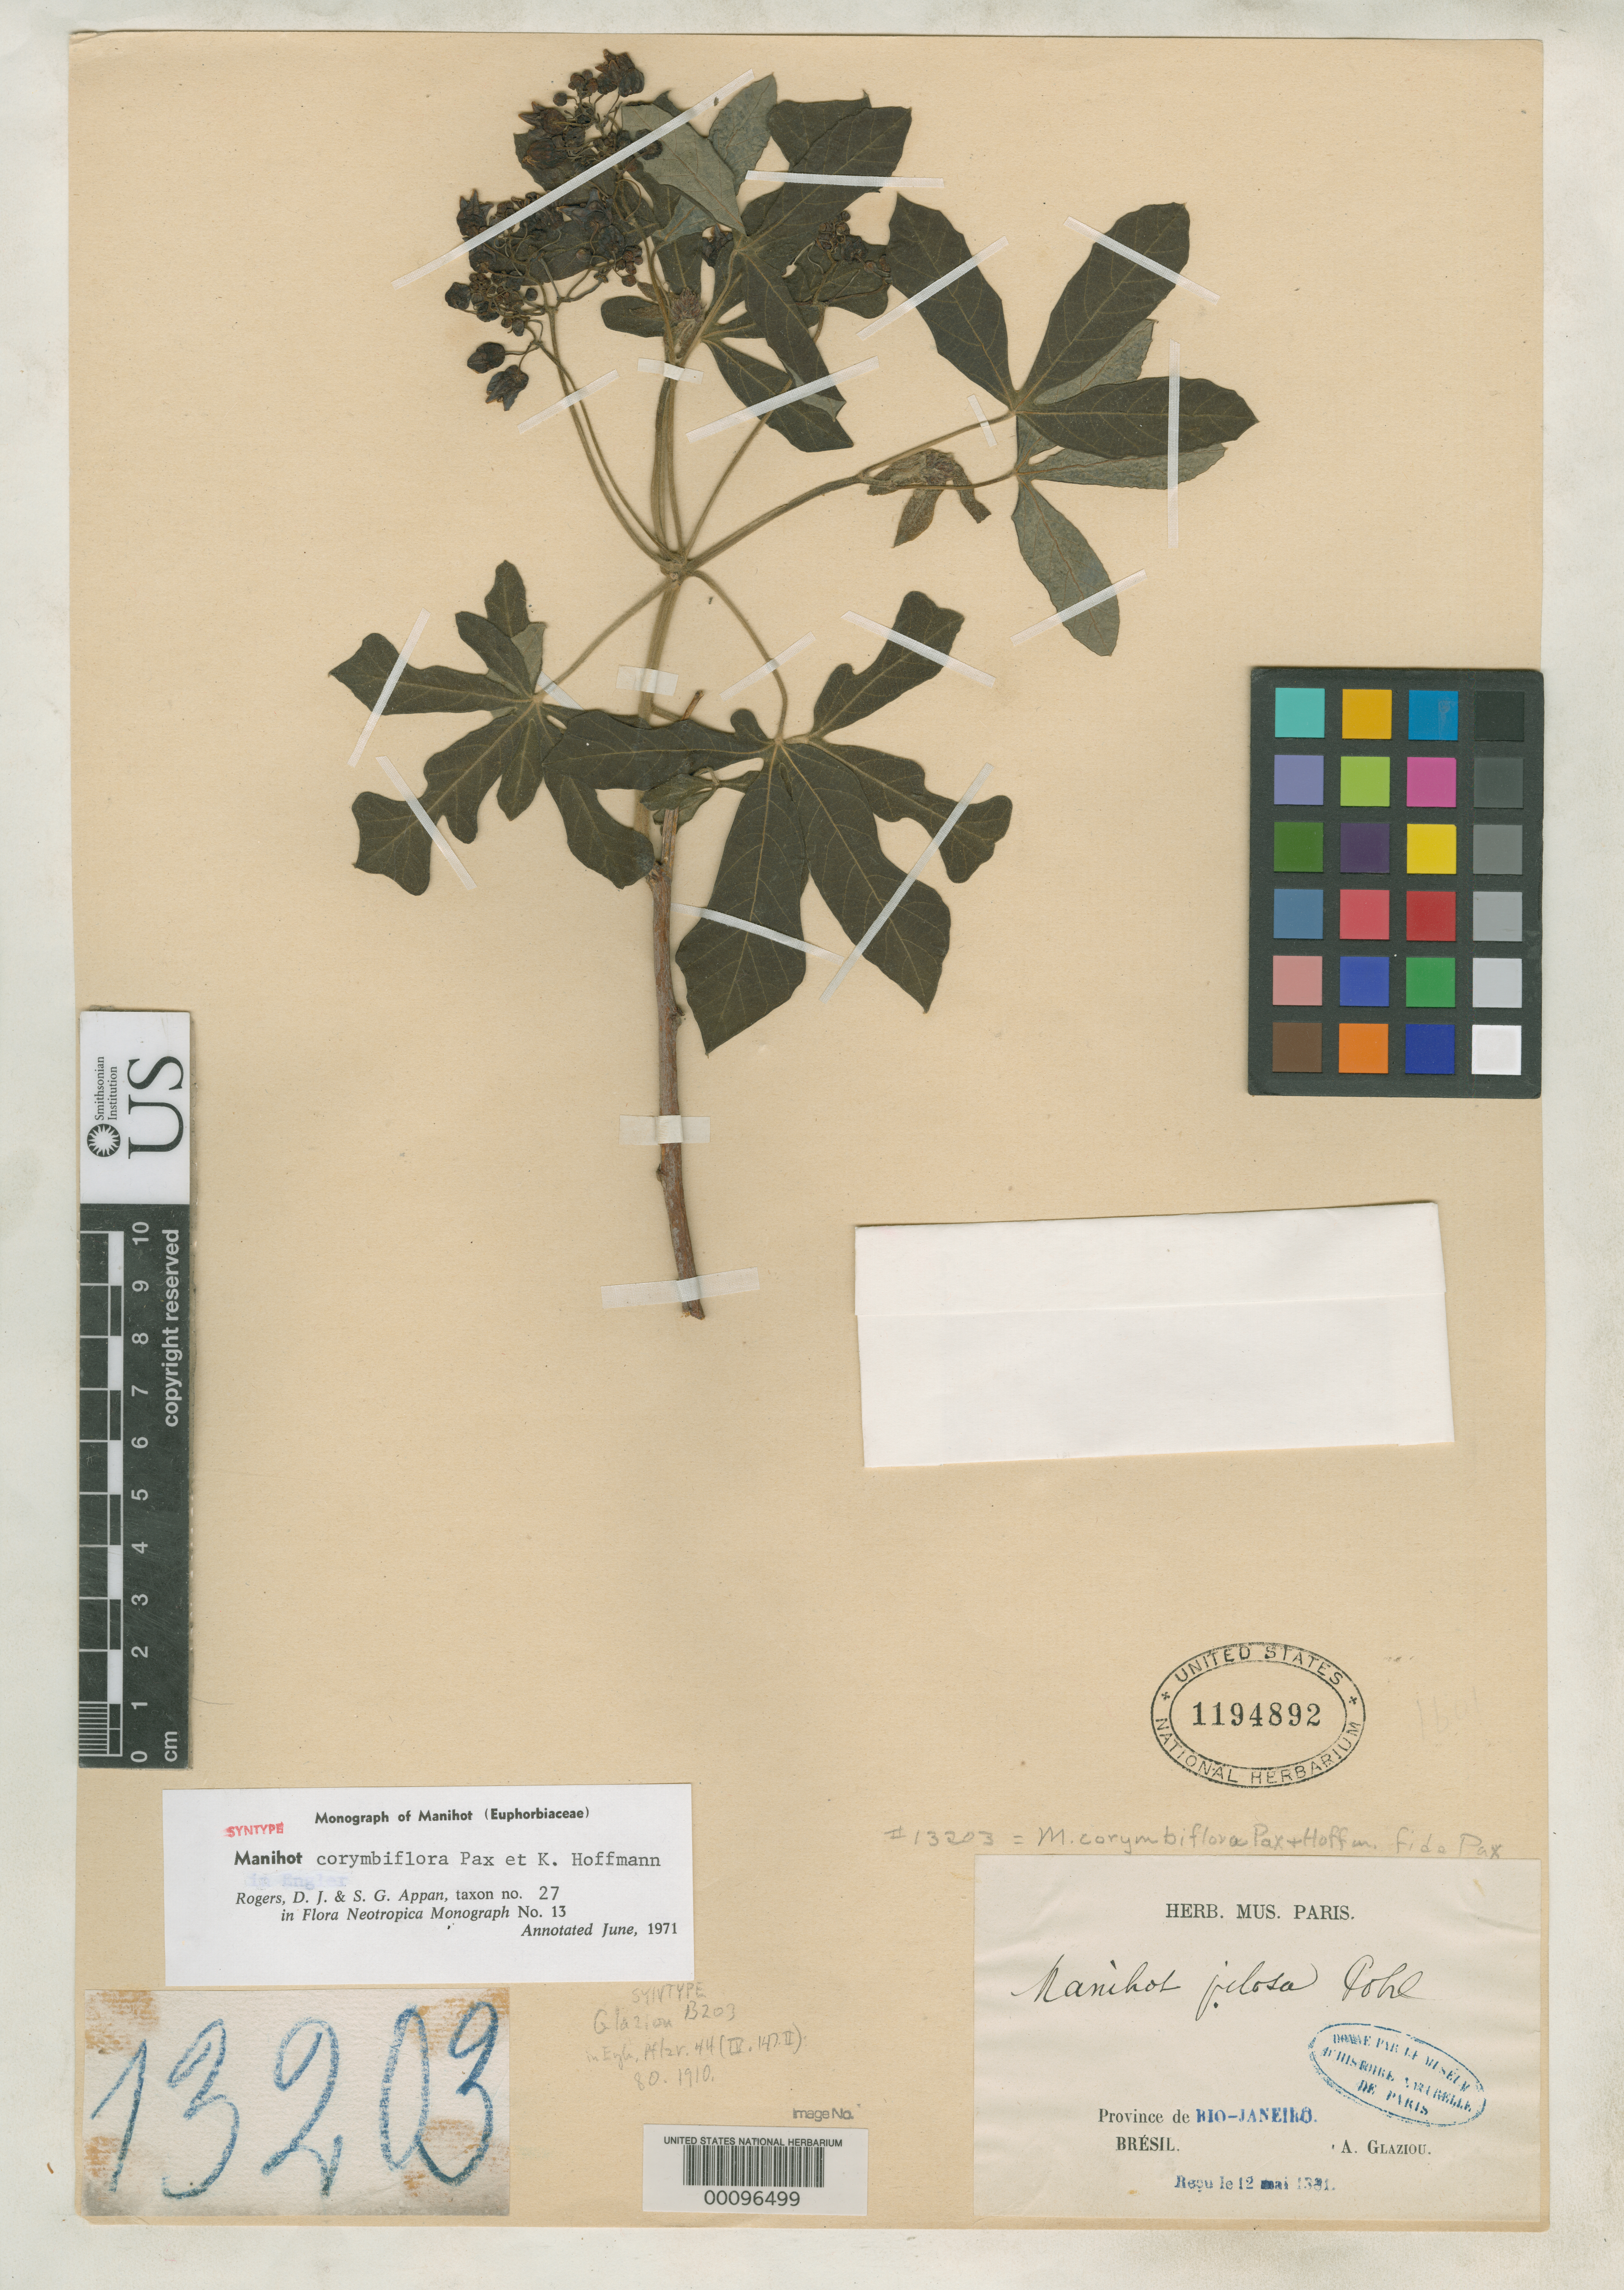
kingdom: Plantae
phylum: Tracheophyta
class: Magnoliopsida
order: Malpighiales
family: Euphorbiaceae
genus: Manihot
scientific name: Manihot corymbiflora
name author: Pax in Engl.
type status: Syntype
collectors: A. F. M. Glaziou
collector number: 13203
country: Brazil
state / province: Rio de Janeiro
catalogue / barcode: US 1194892